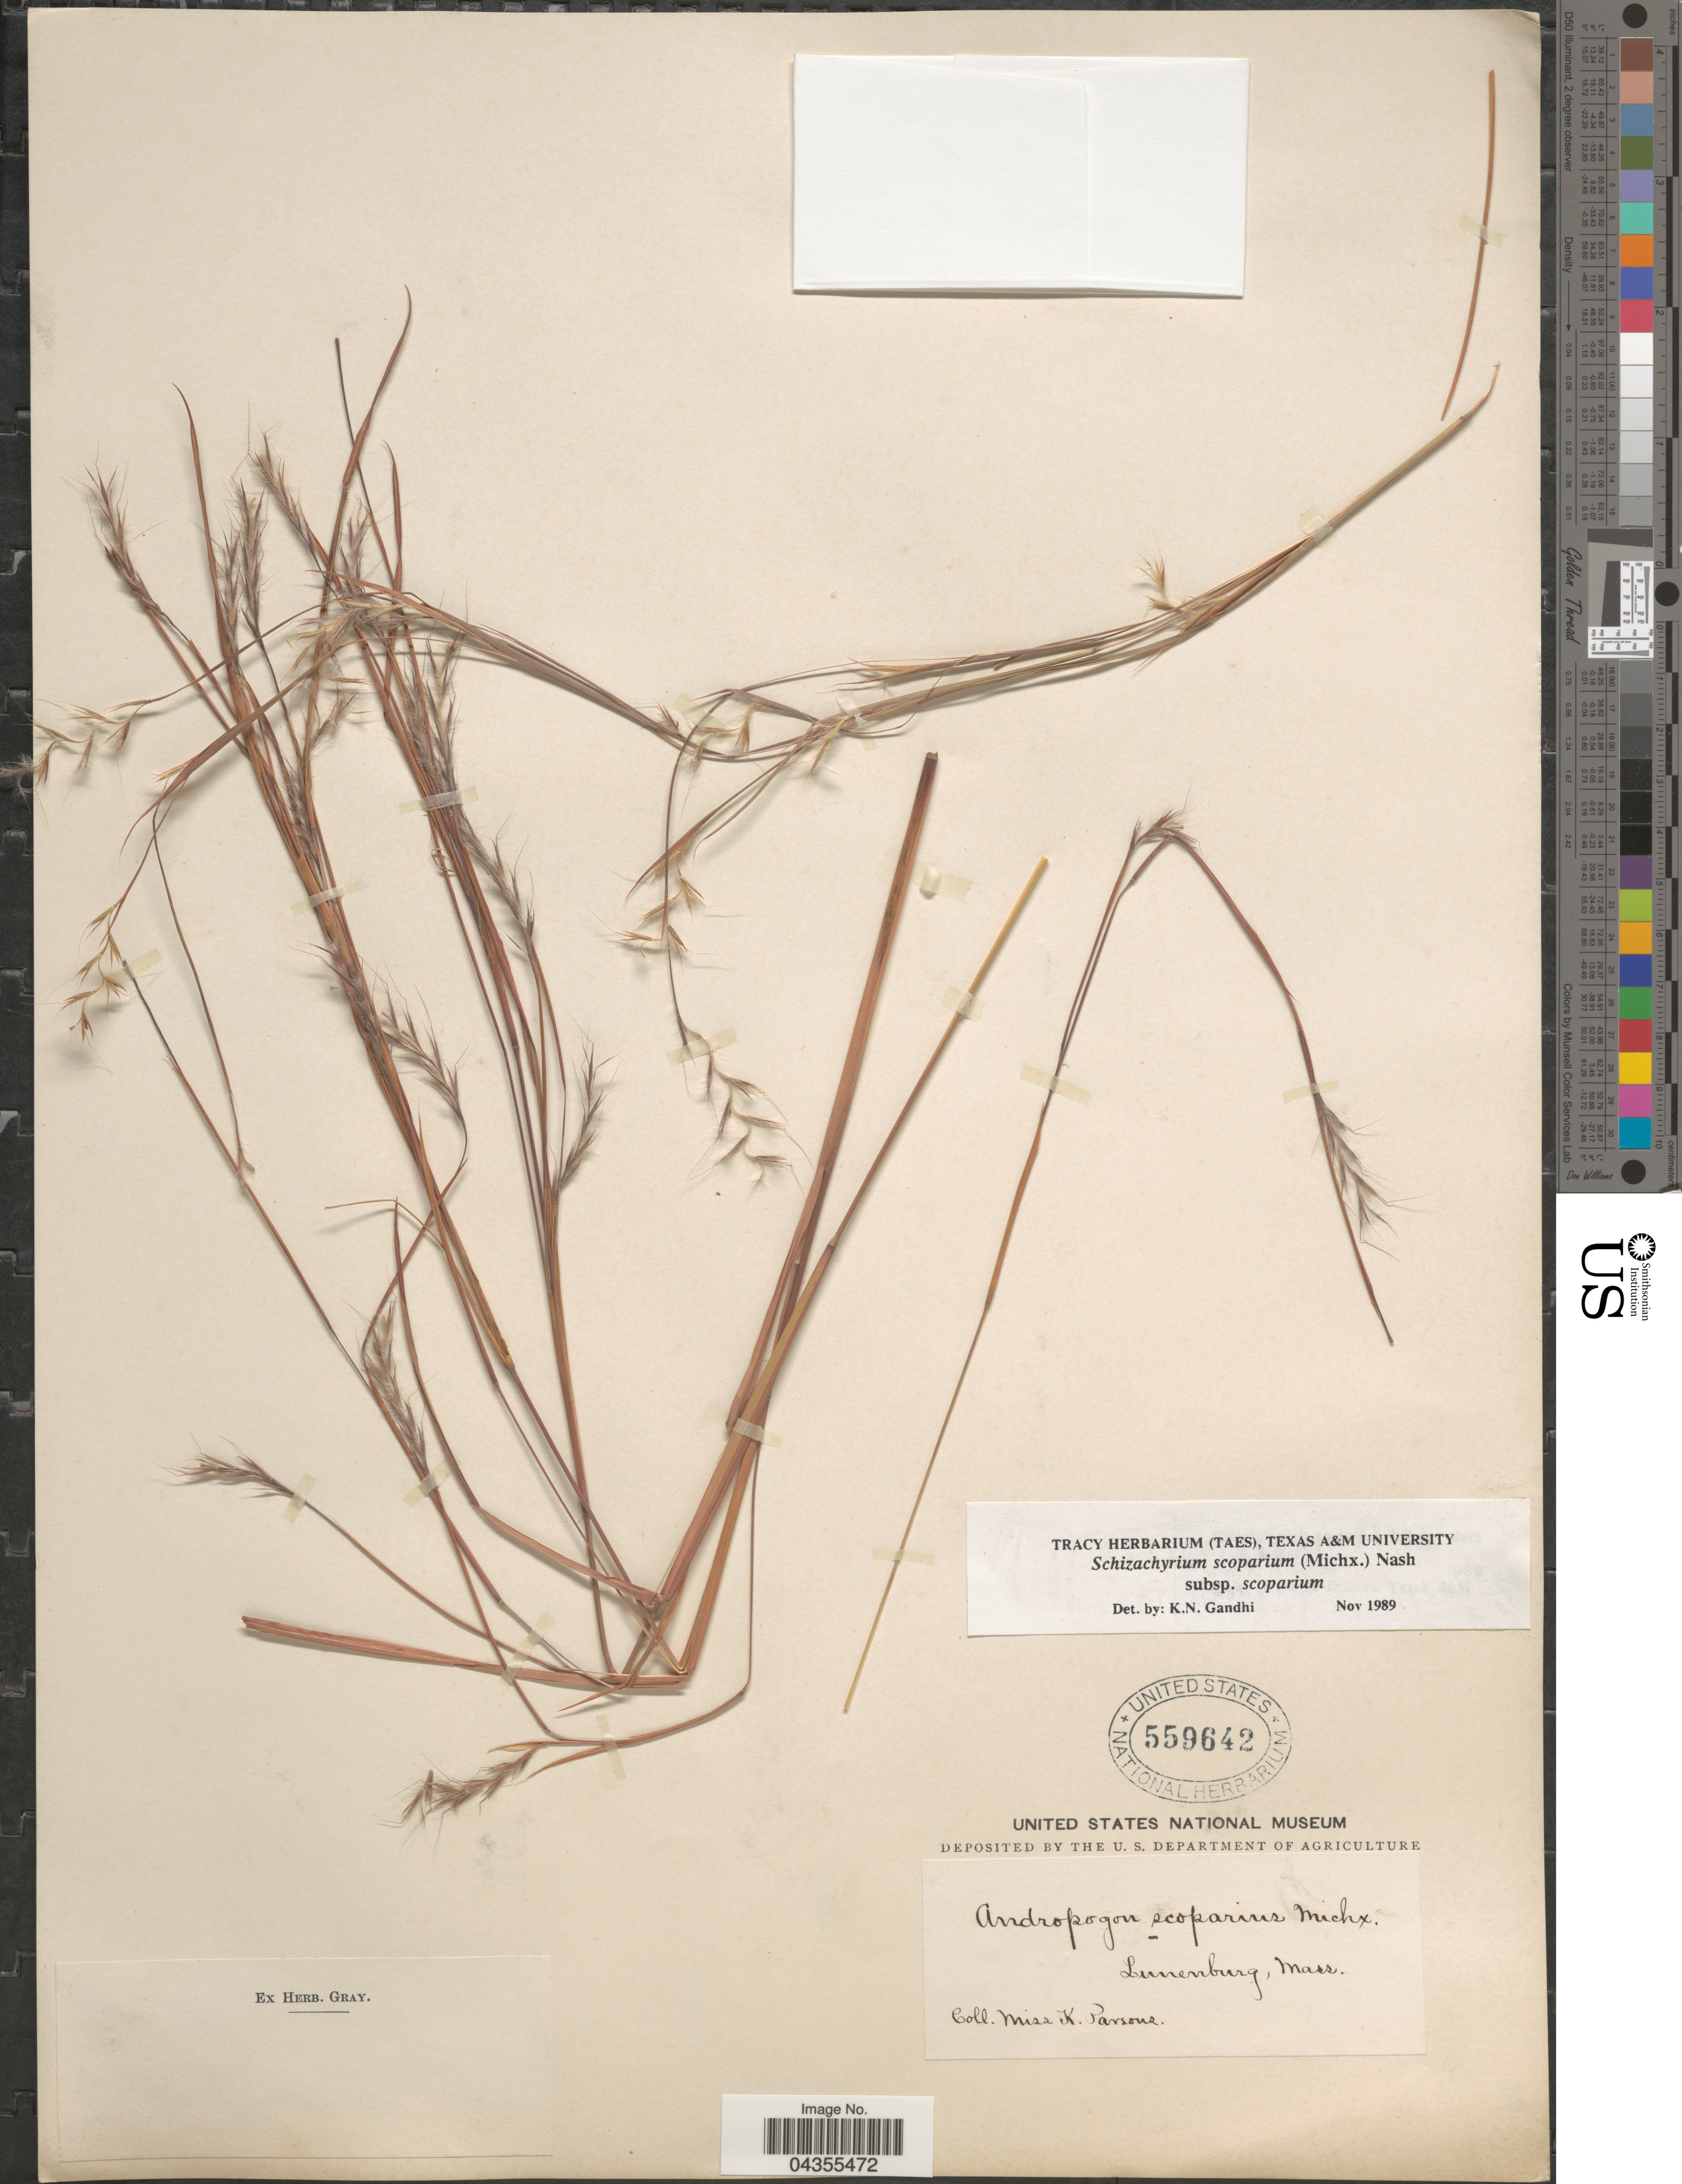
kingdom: Plantae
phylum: Tracheophyta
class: Liliopsida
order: Poales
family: Poaceae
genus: Schizachyrium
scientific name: Schizachyrium scoparium var. scoparium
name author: (Michx.) Nash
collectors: K. Parsons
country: United States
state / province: Massachusetts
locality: Lunenburg.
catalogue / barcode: US 559642